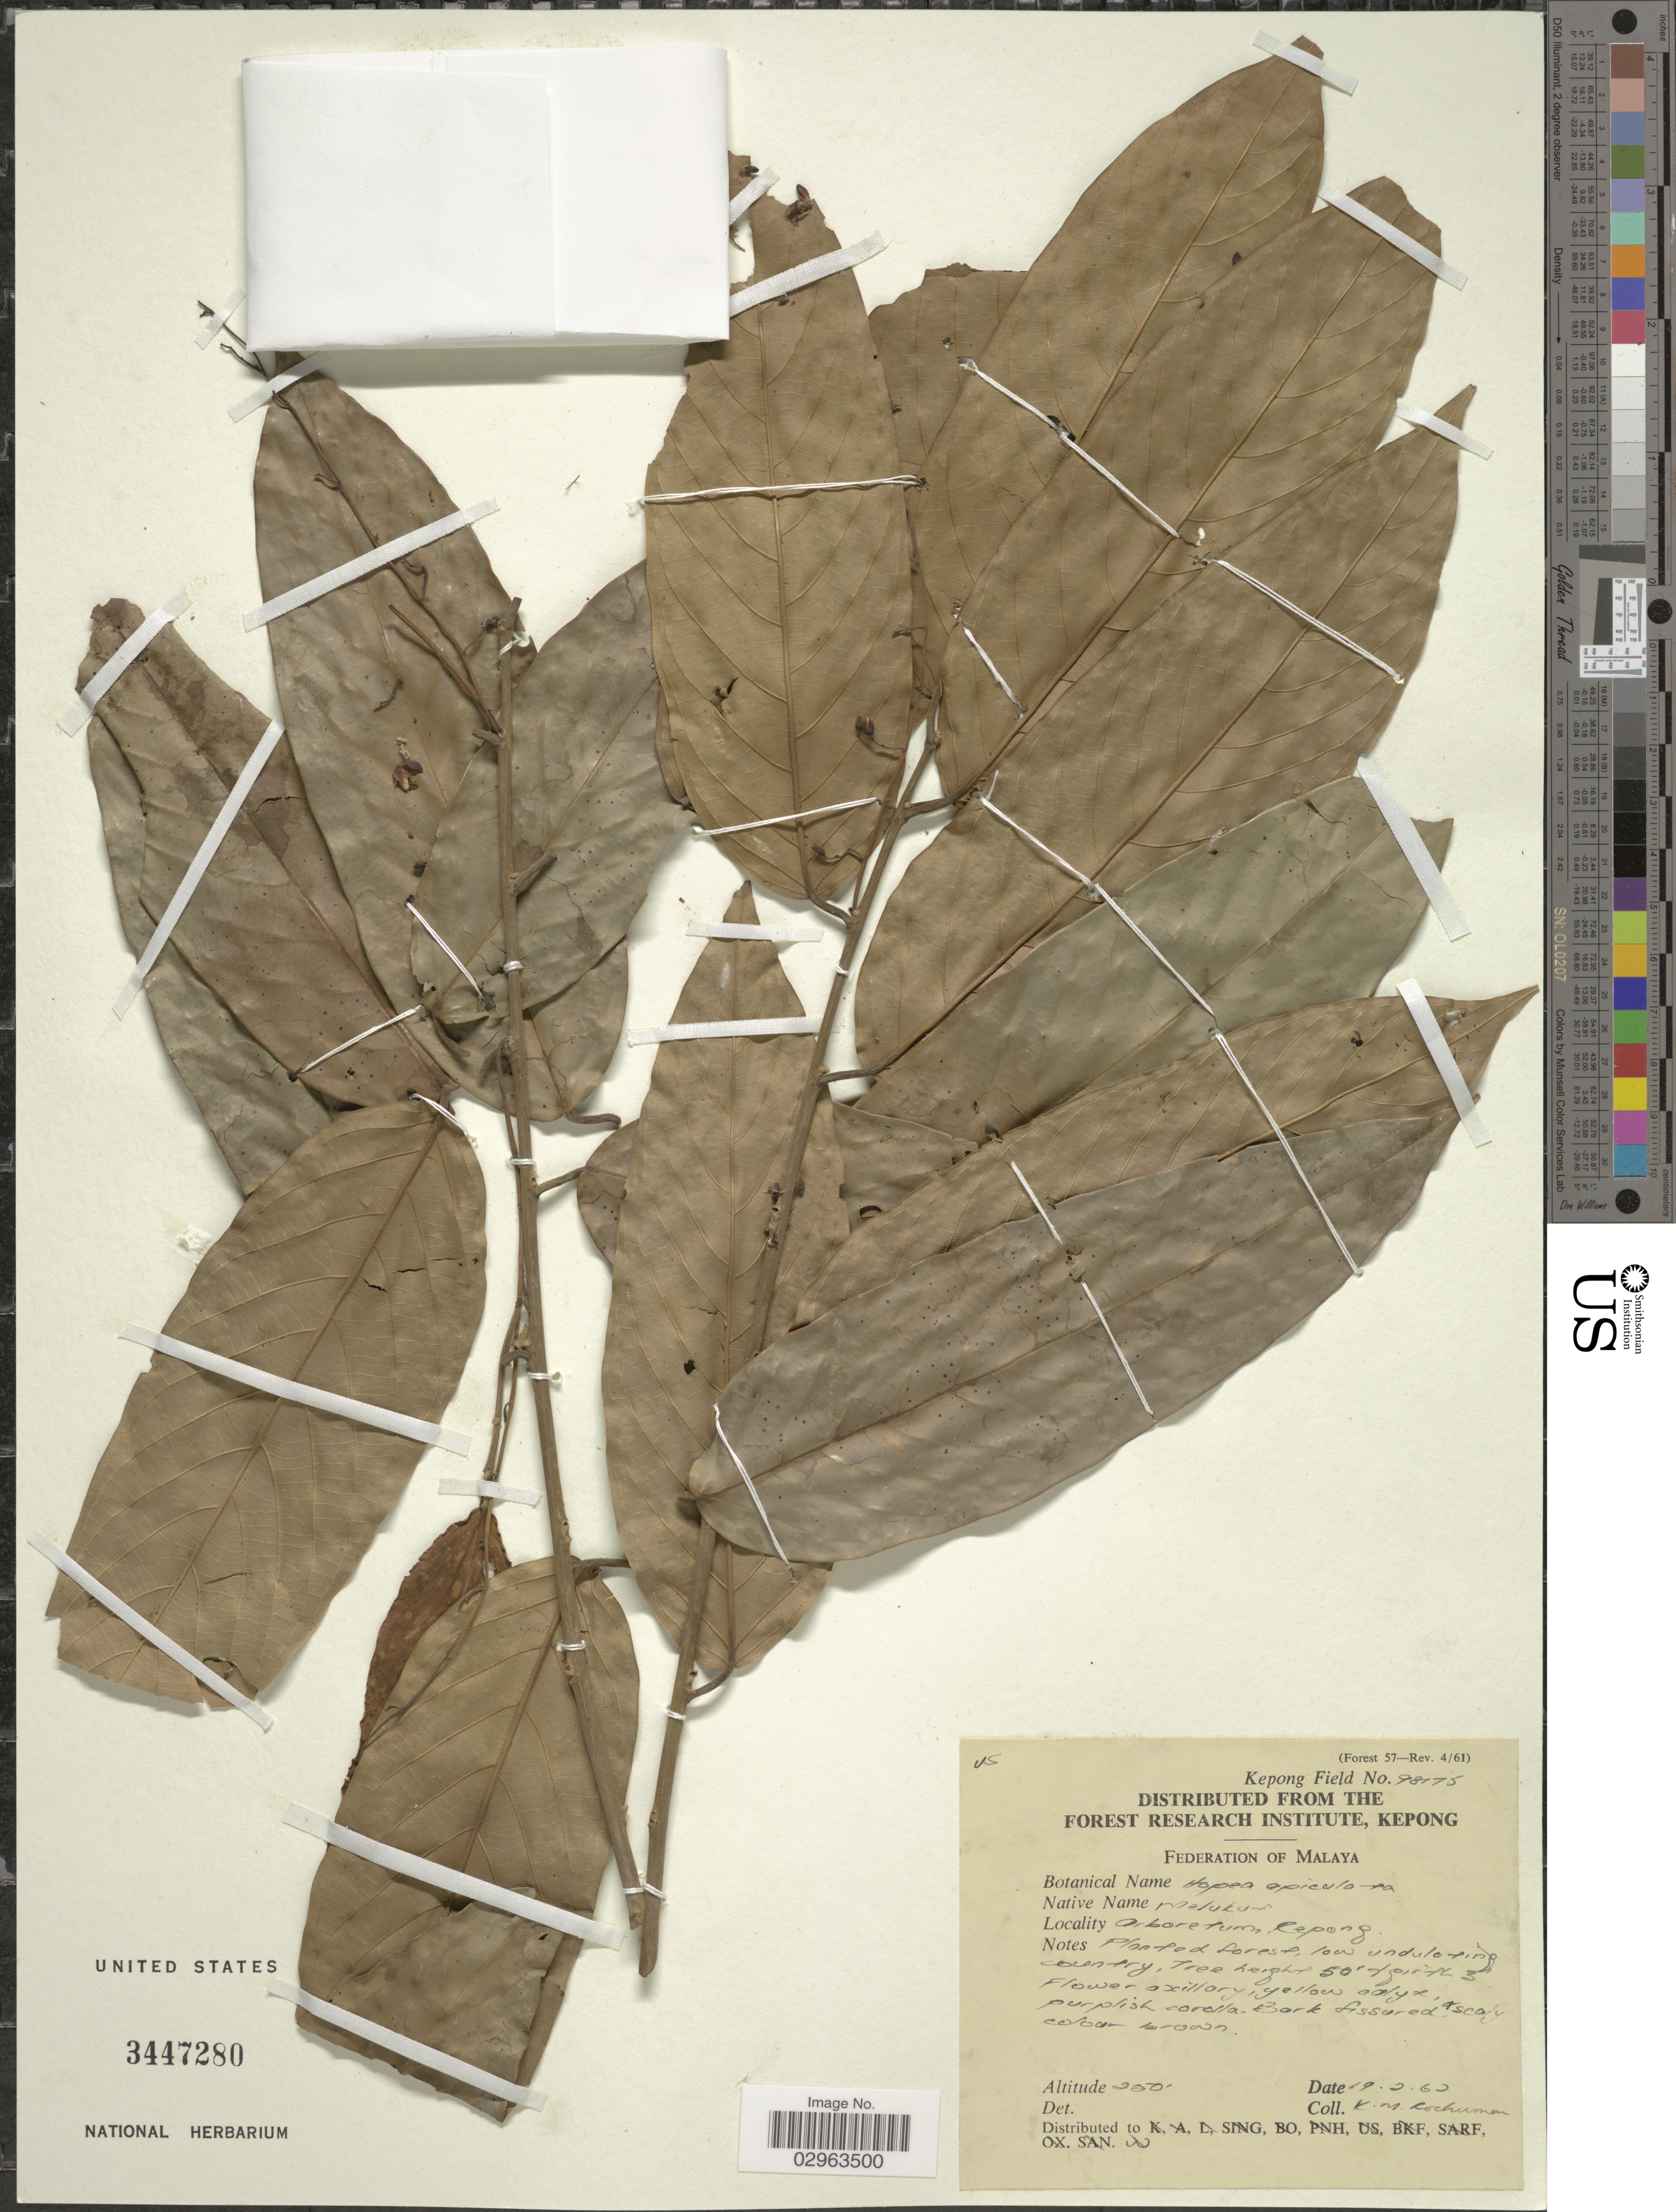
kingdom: Plantae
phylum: Tracheophyta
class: Magnoliopsida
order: Malvales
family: Dipterocarpaceae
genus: Hopea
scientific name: Hopea apiculata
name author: Symington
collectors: K. Kochummen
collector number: Kepong Field? 98175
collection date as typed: Transcribed d/m/y: 19/2/62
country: Malaysia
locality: Federation of Malaya. Arboretum Kepong.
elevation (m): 76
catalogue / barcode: US 3447280